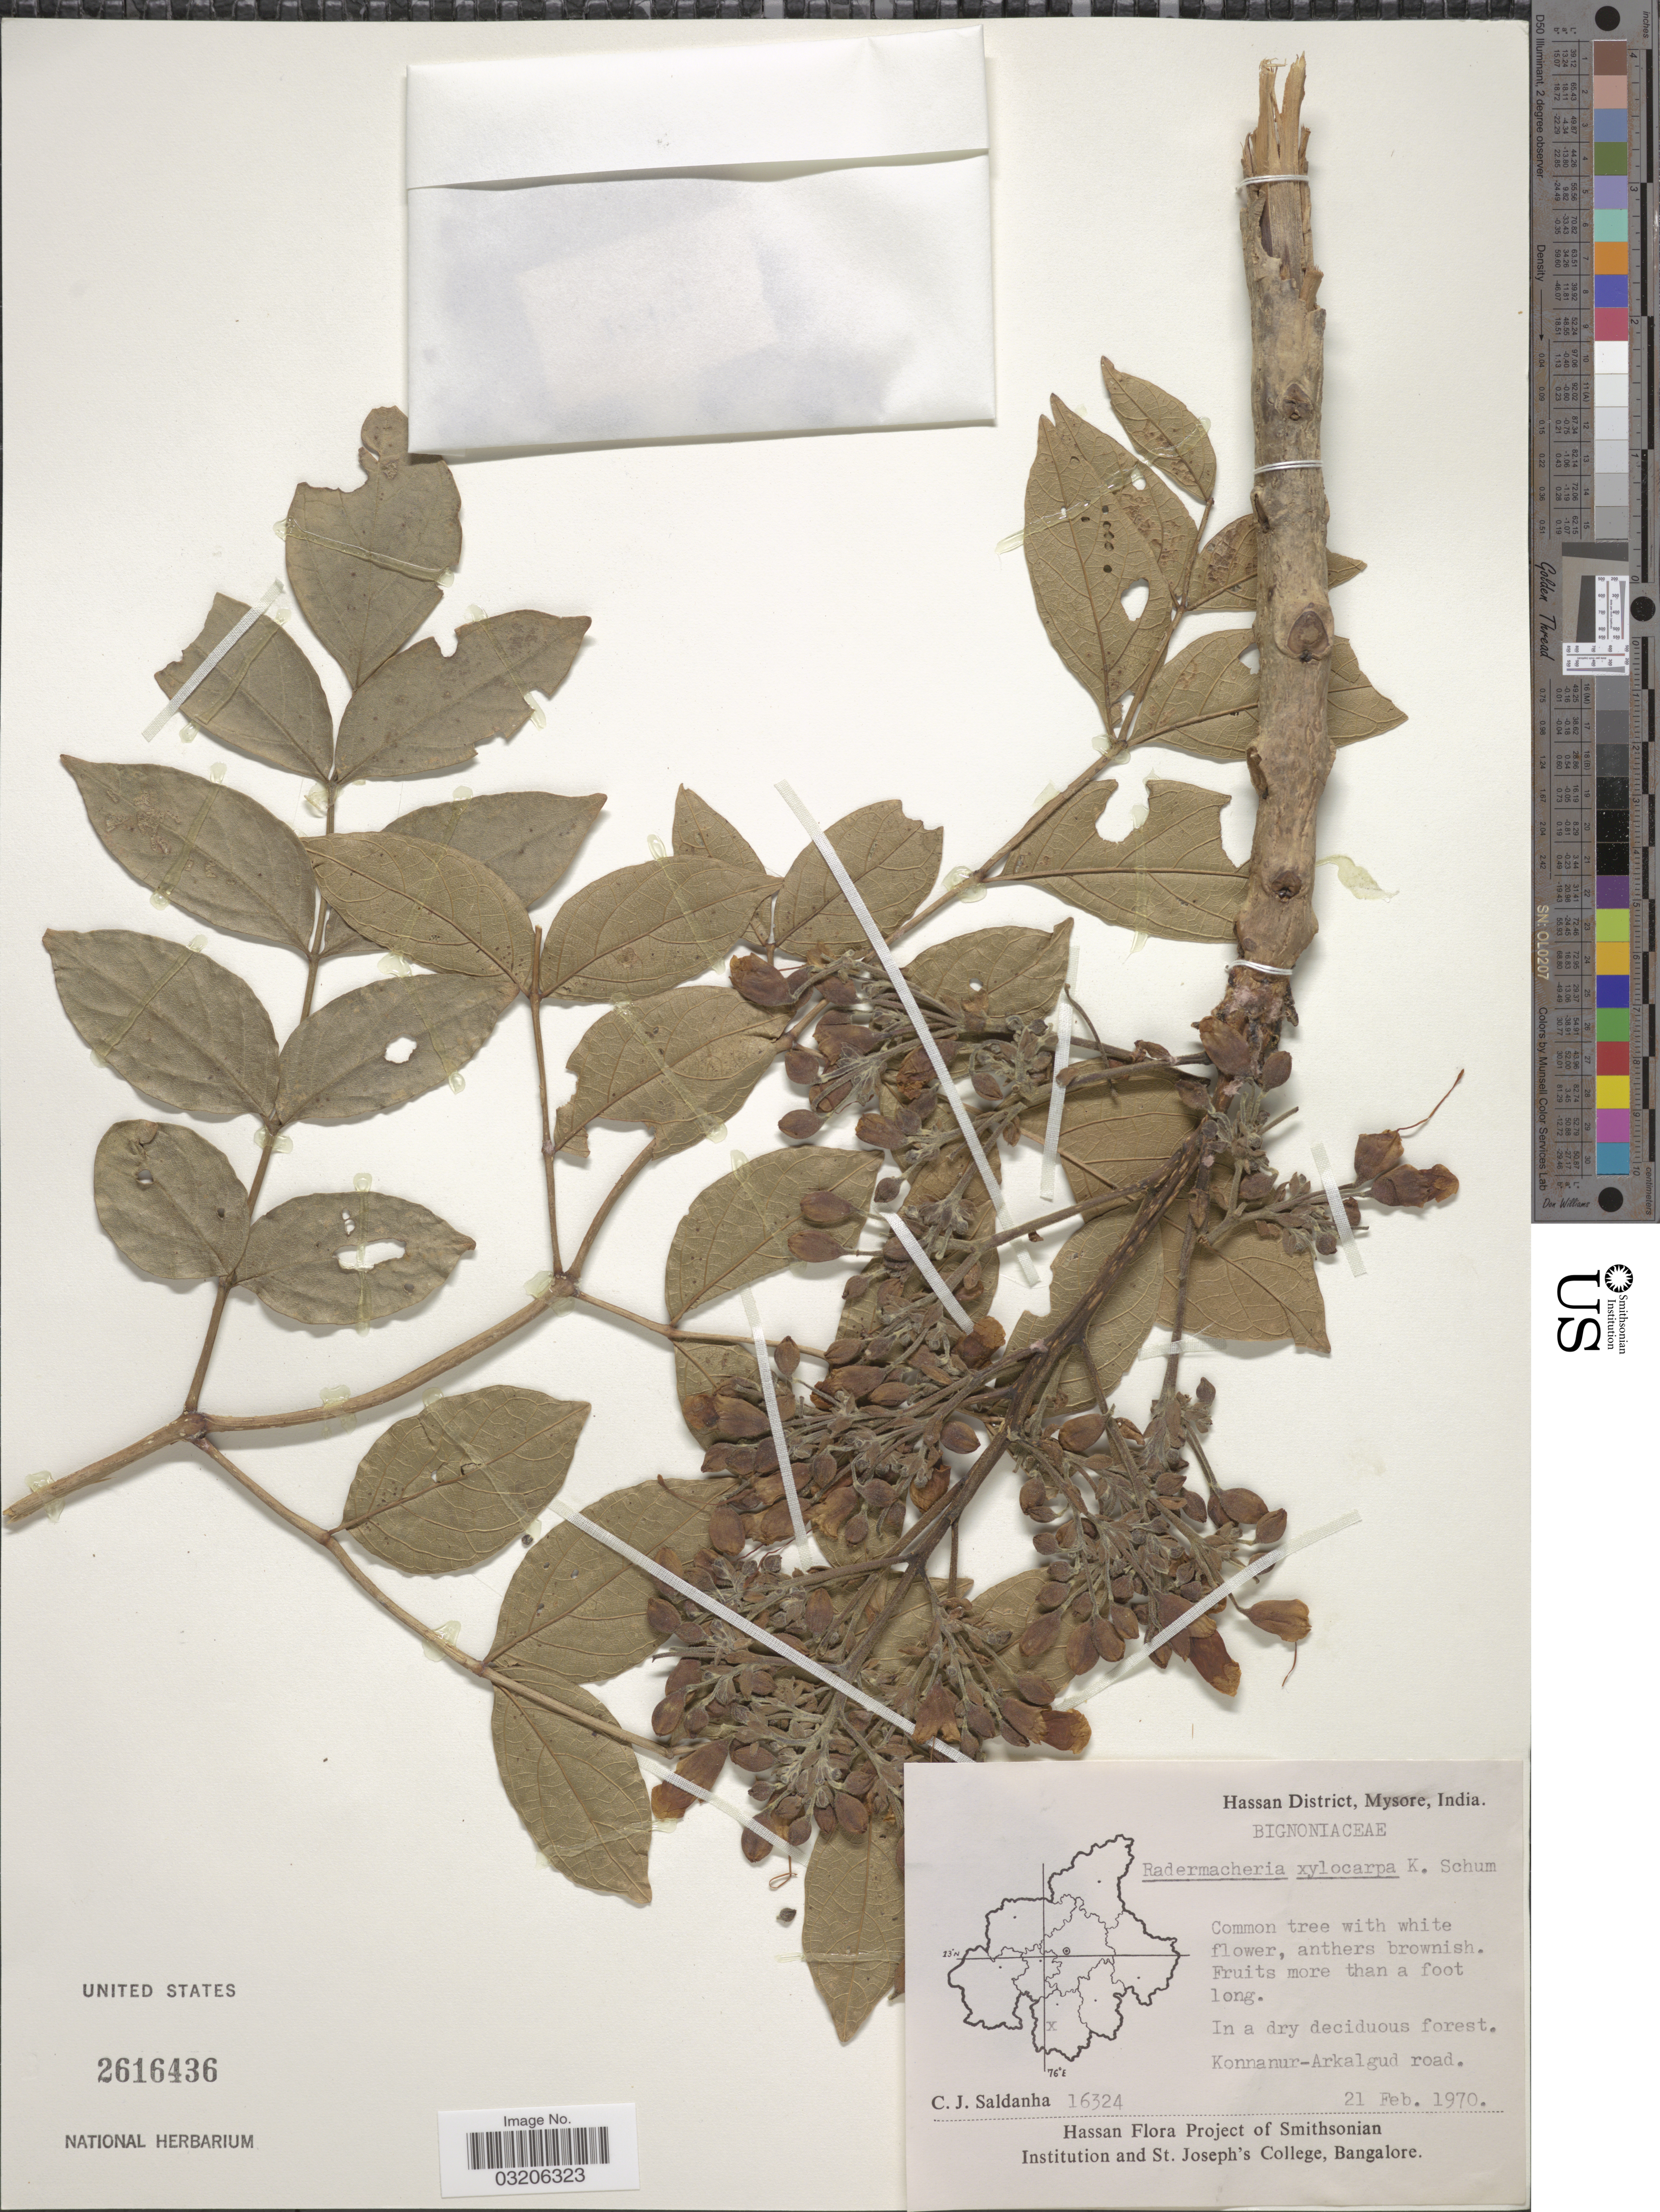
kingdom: Plantae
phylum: Tracheophyta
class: Magnoliopsida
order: Lamiales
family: Bignoniaceae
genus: Radermachera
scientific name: Radermachera xylocarpa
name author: (Roxb.) Roxb. ex K. Schum.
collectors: C. J. Saldanha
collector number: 16324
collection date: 1970-02-21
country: India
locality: Hassan District, Mysore. Konnanur-Arkalgud road.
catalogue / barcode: US 2616436